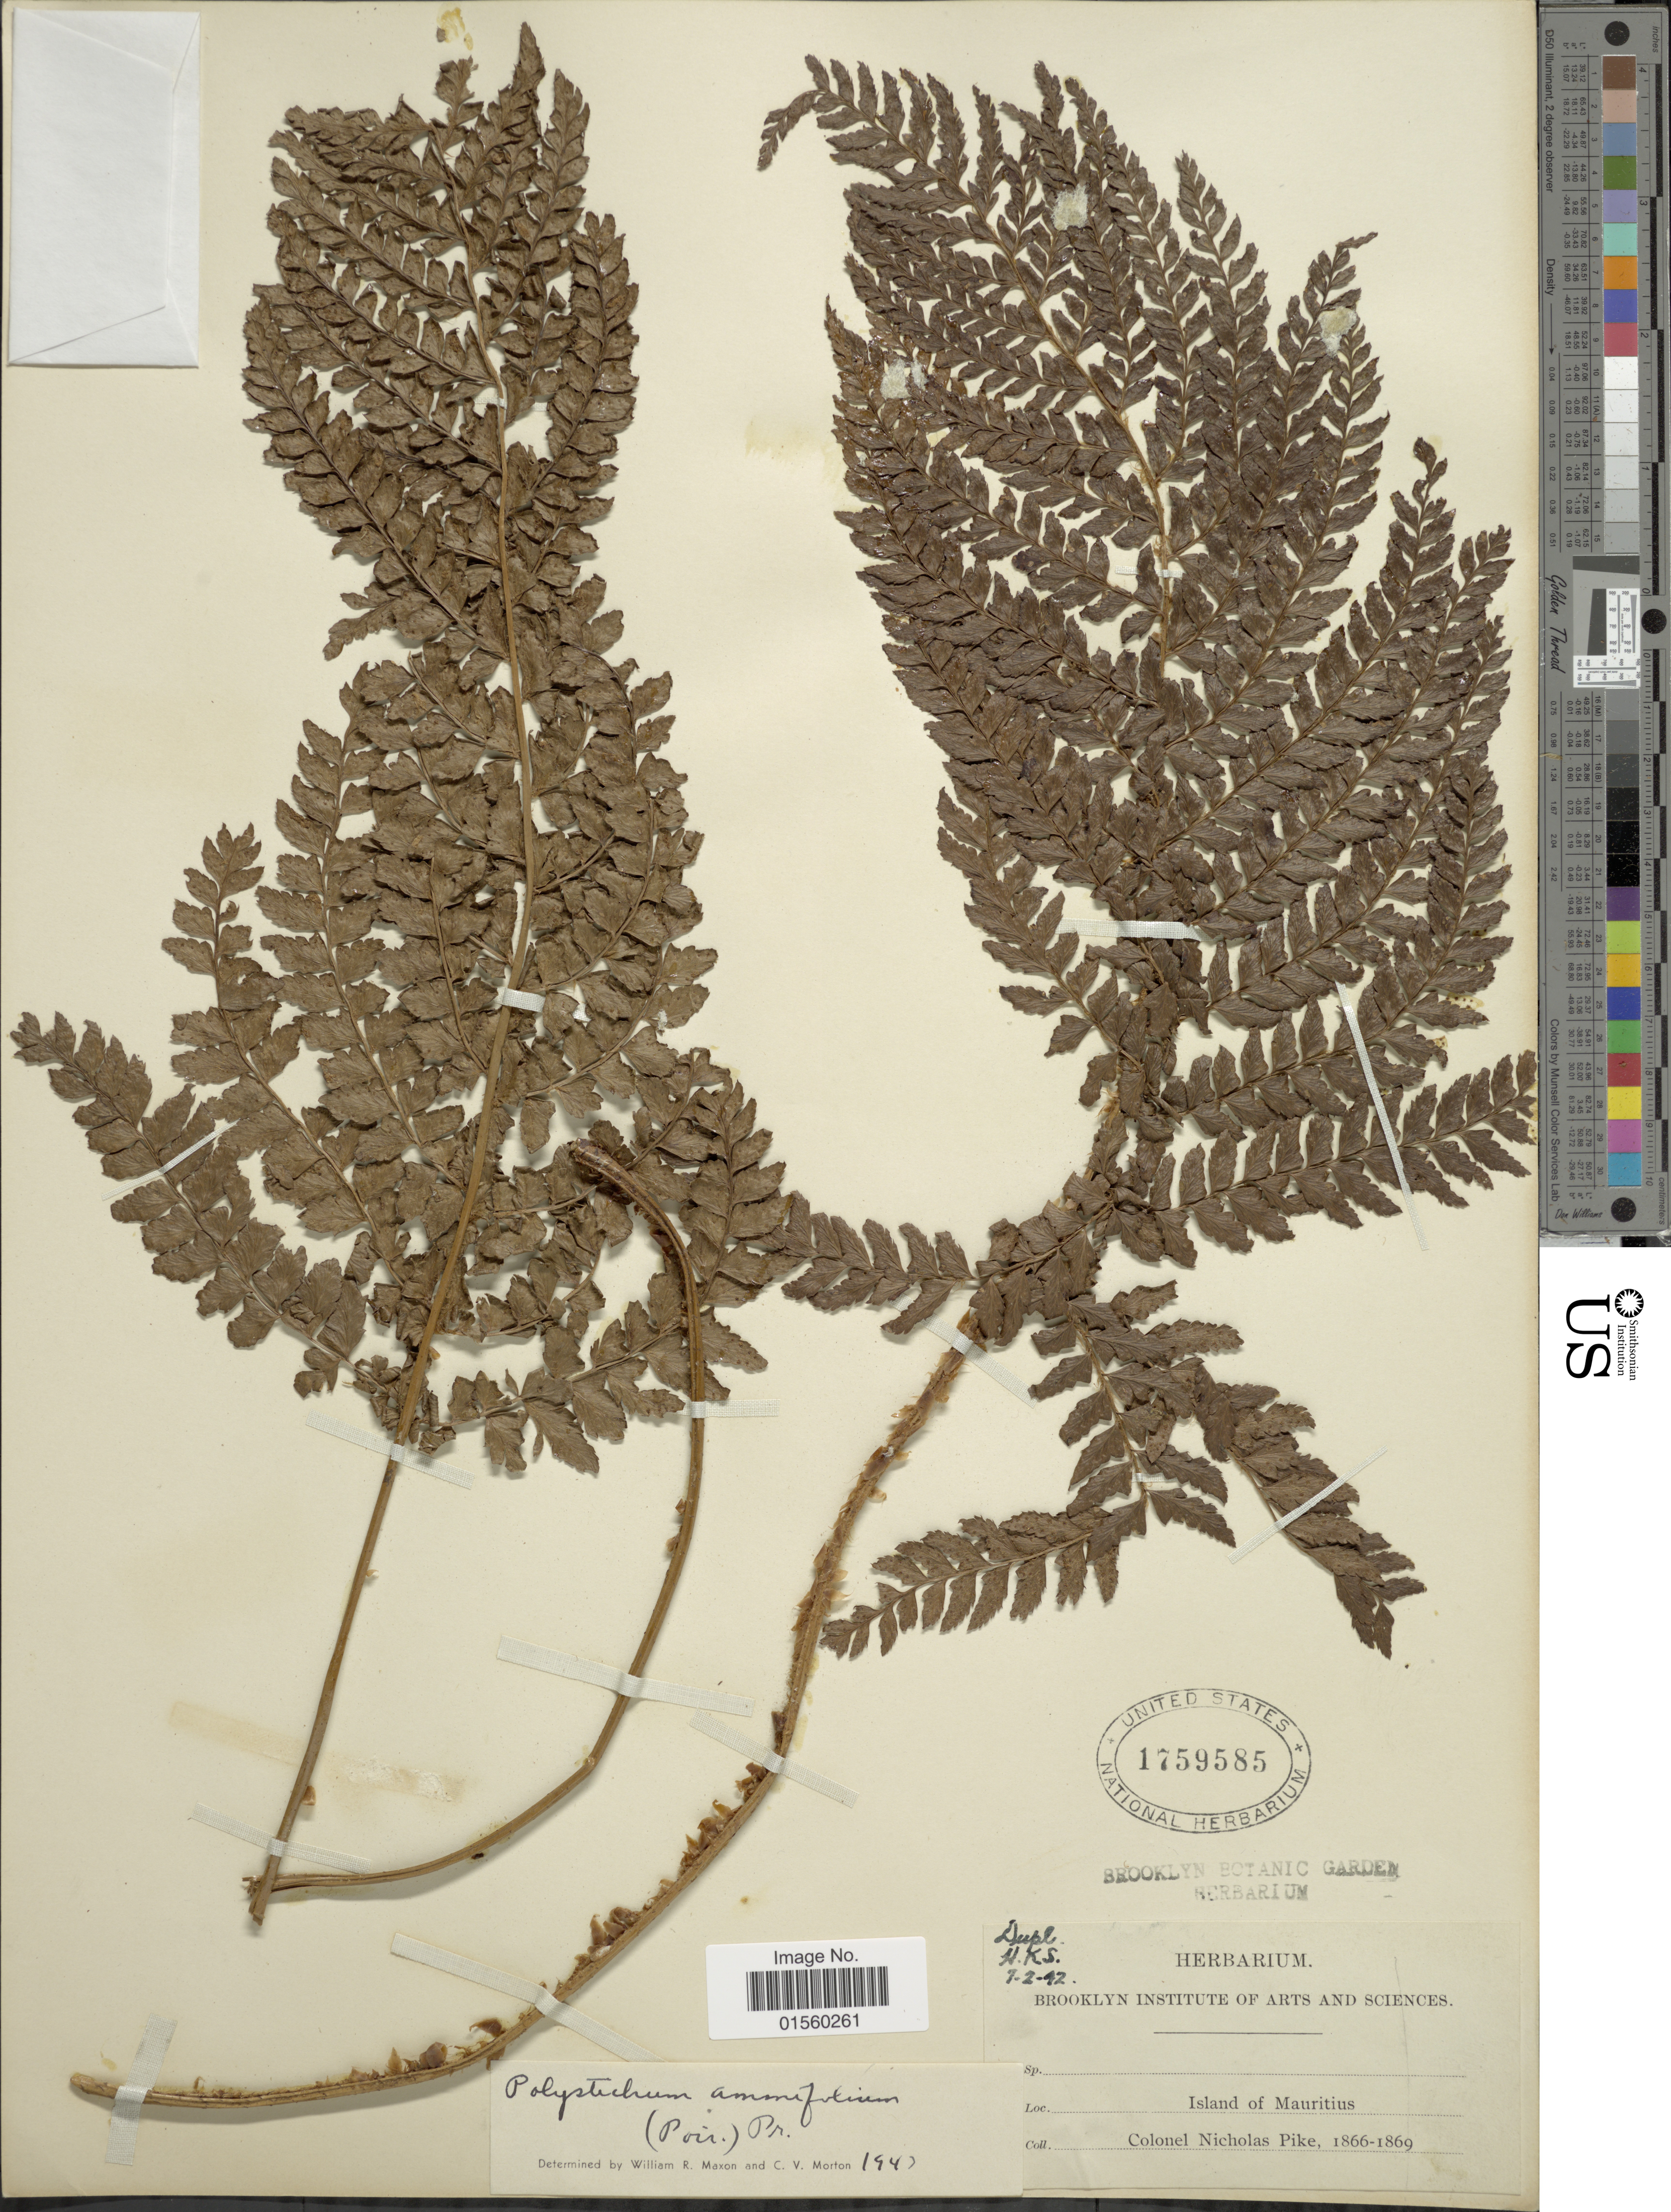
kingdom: Plantae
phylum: Tracheophyta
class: Polypodiopsida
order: Polypodiales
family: Dryopteridaceae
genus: Polystichum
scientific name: Polystichum setiferum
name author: (Forssk.) Moore ex Woynar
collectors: N. Pike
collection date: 1866/1869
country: Mauritius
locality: Island of Mauritius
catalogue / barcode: US 1759585